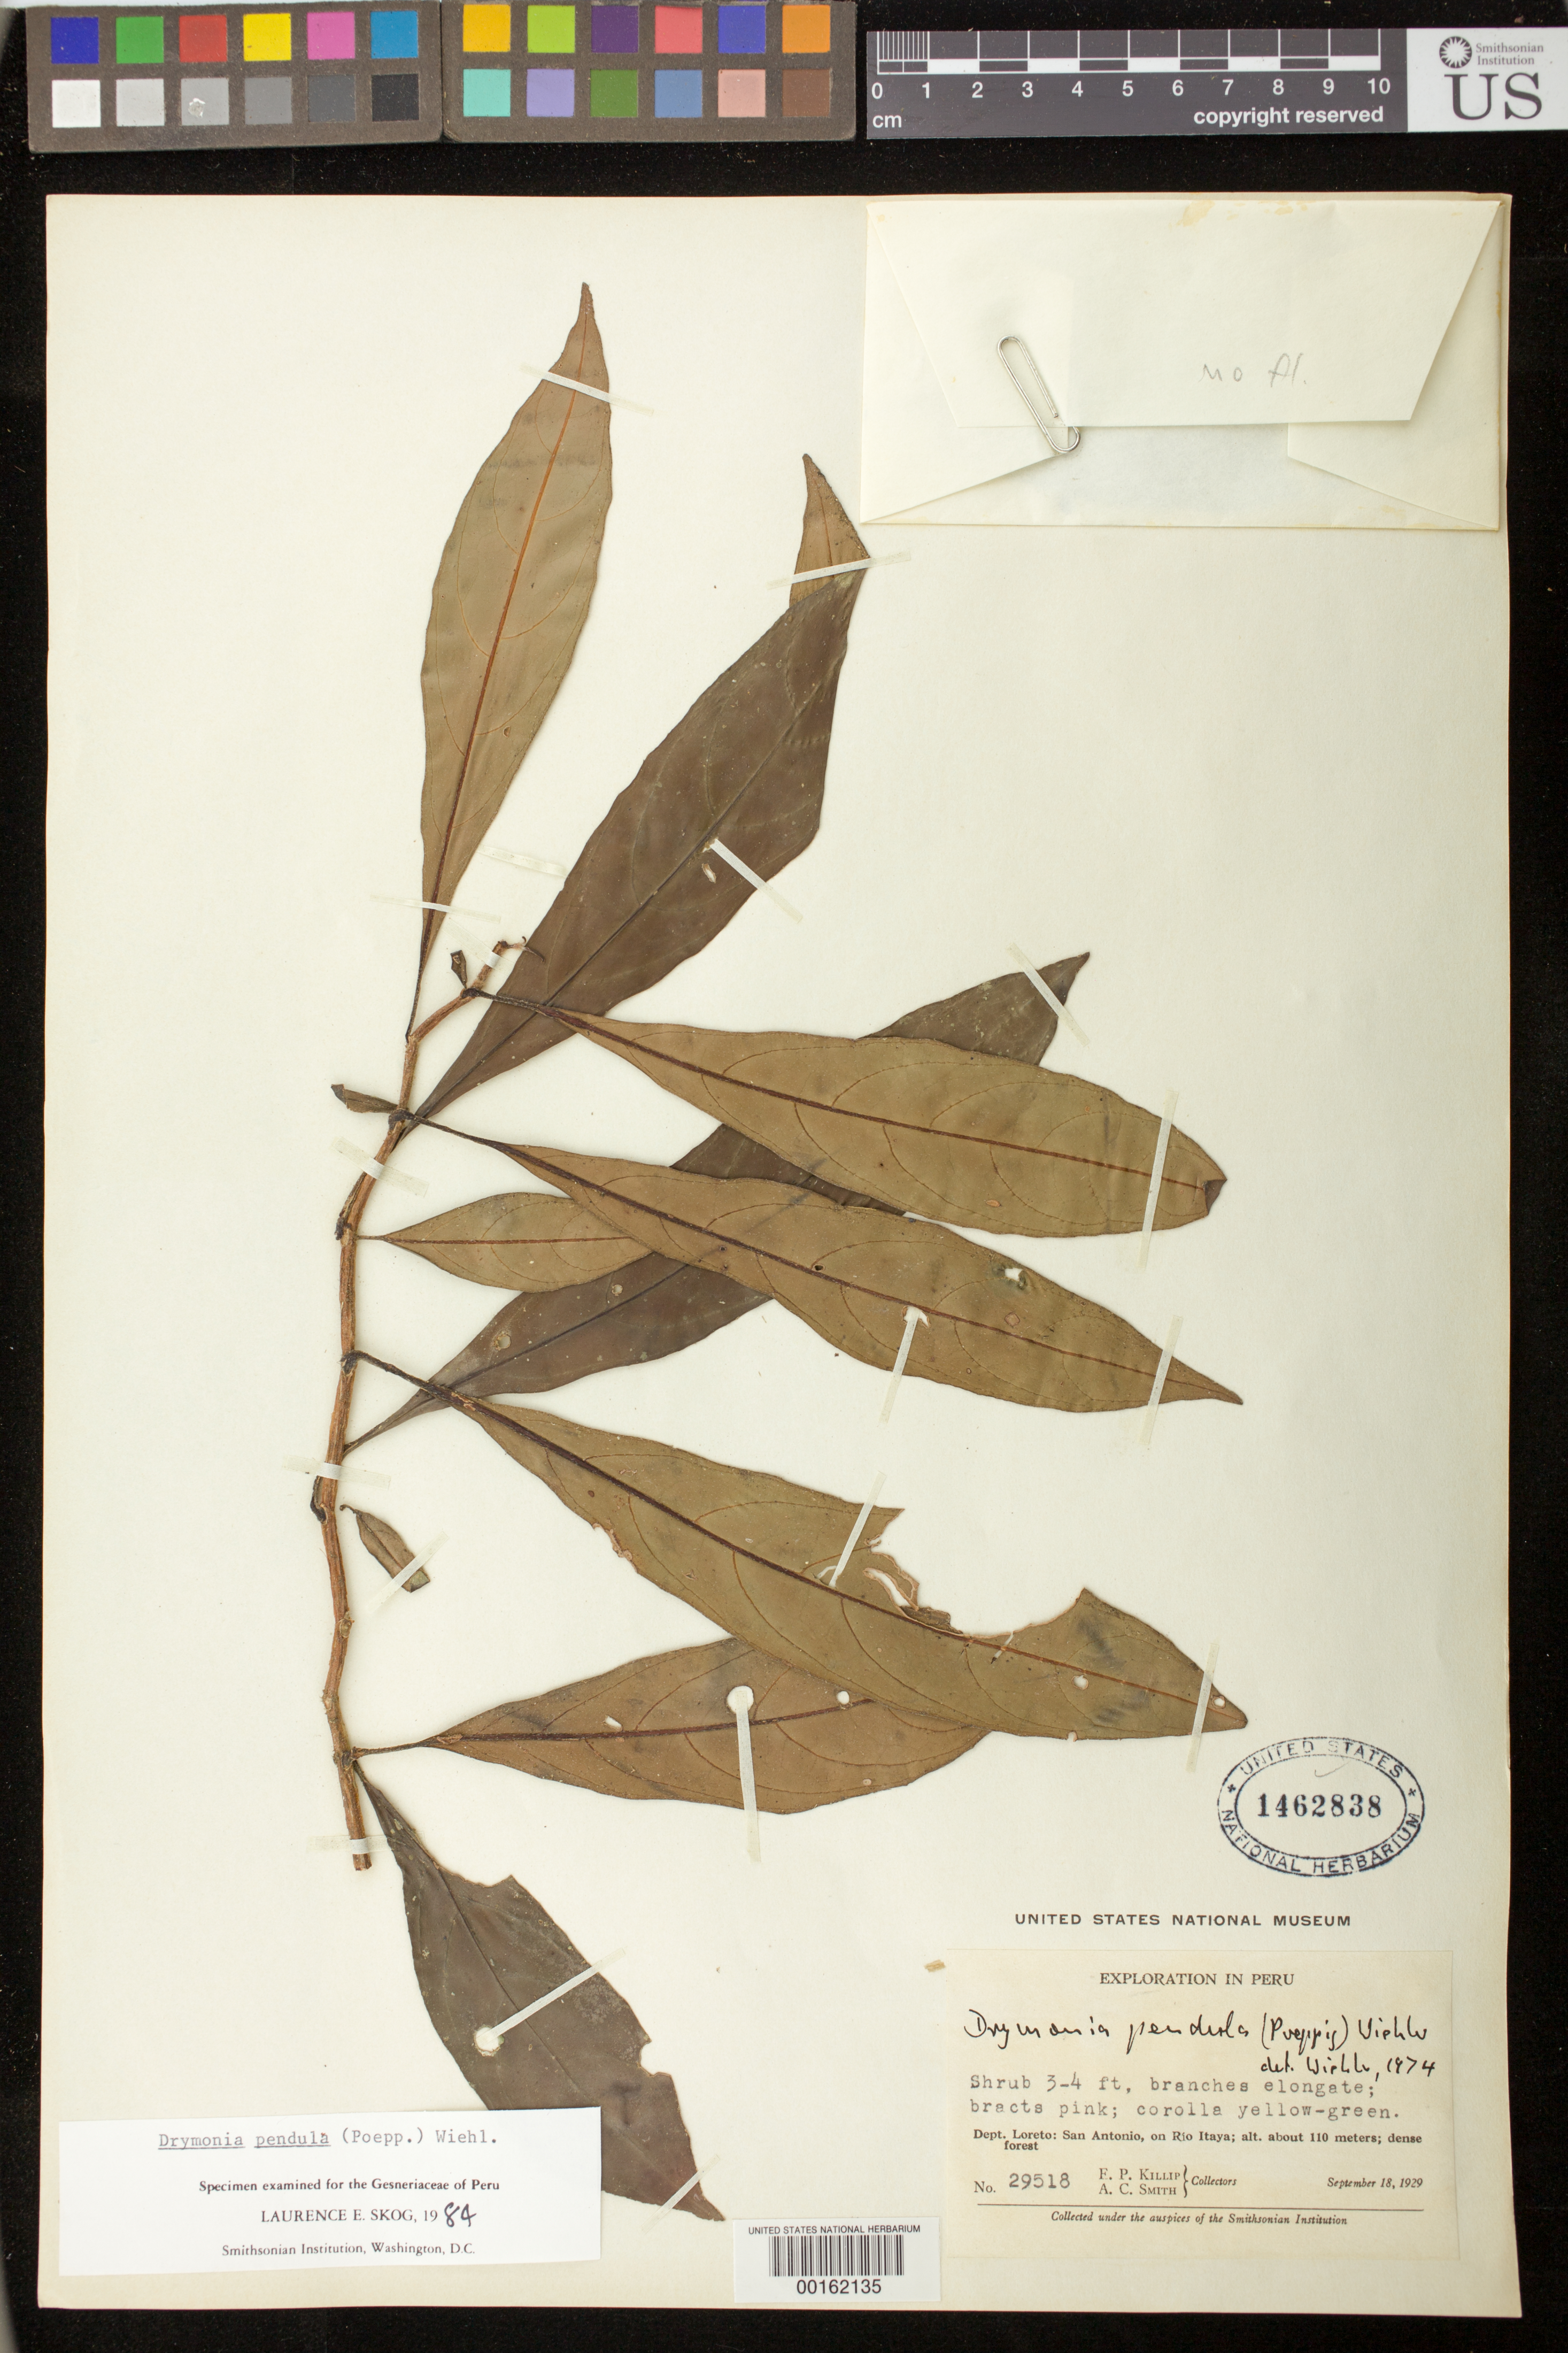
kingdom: Plantae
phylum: Tracheophyta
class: Magnoliopsida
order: Lamiales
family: Gesneriaceae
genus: Drymonia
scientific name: Drymonia pendula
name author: (Poepp.) Wiehler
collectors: E. P. Killip & A. C. Smith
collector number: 29518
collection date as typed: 18 Sep 1929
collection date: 1929-09-18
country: Peru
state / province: Loreto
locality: San Antonio, on Rio Itaya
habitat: Dense forest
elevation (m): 110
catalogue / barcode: US 1462838